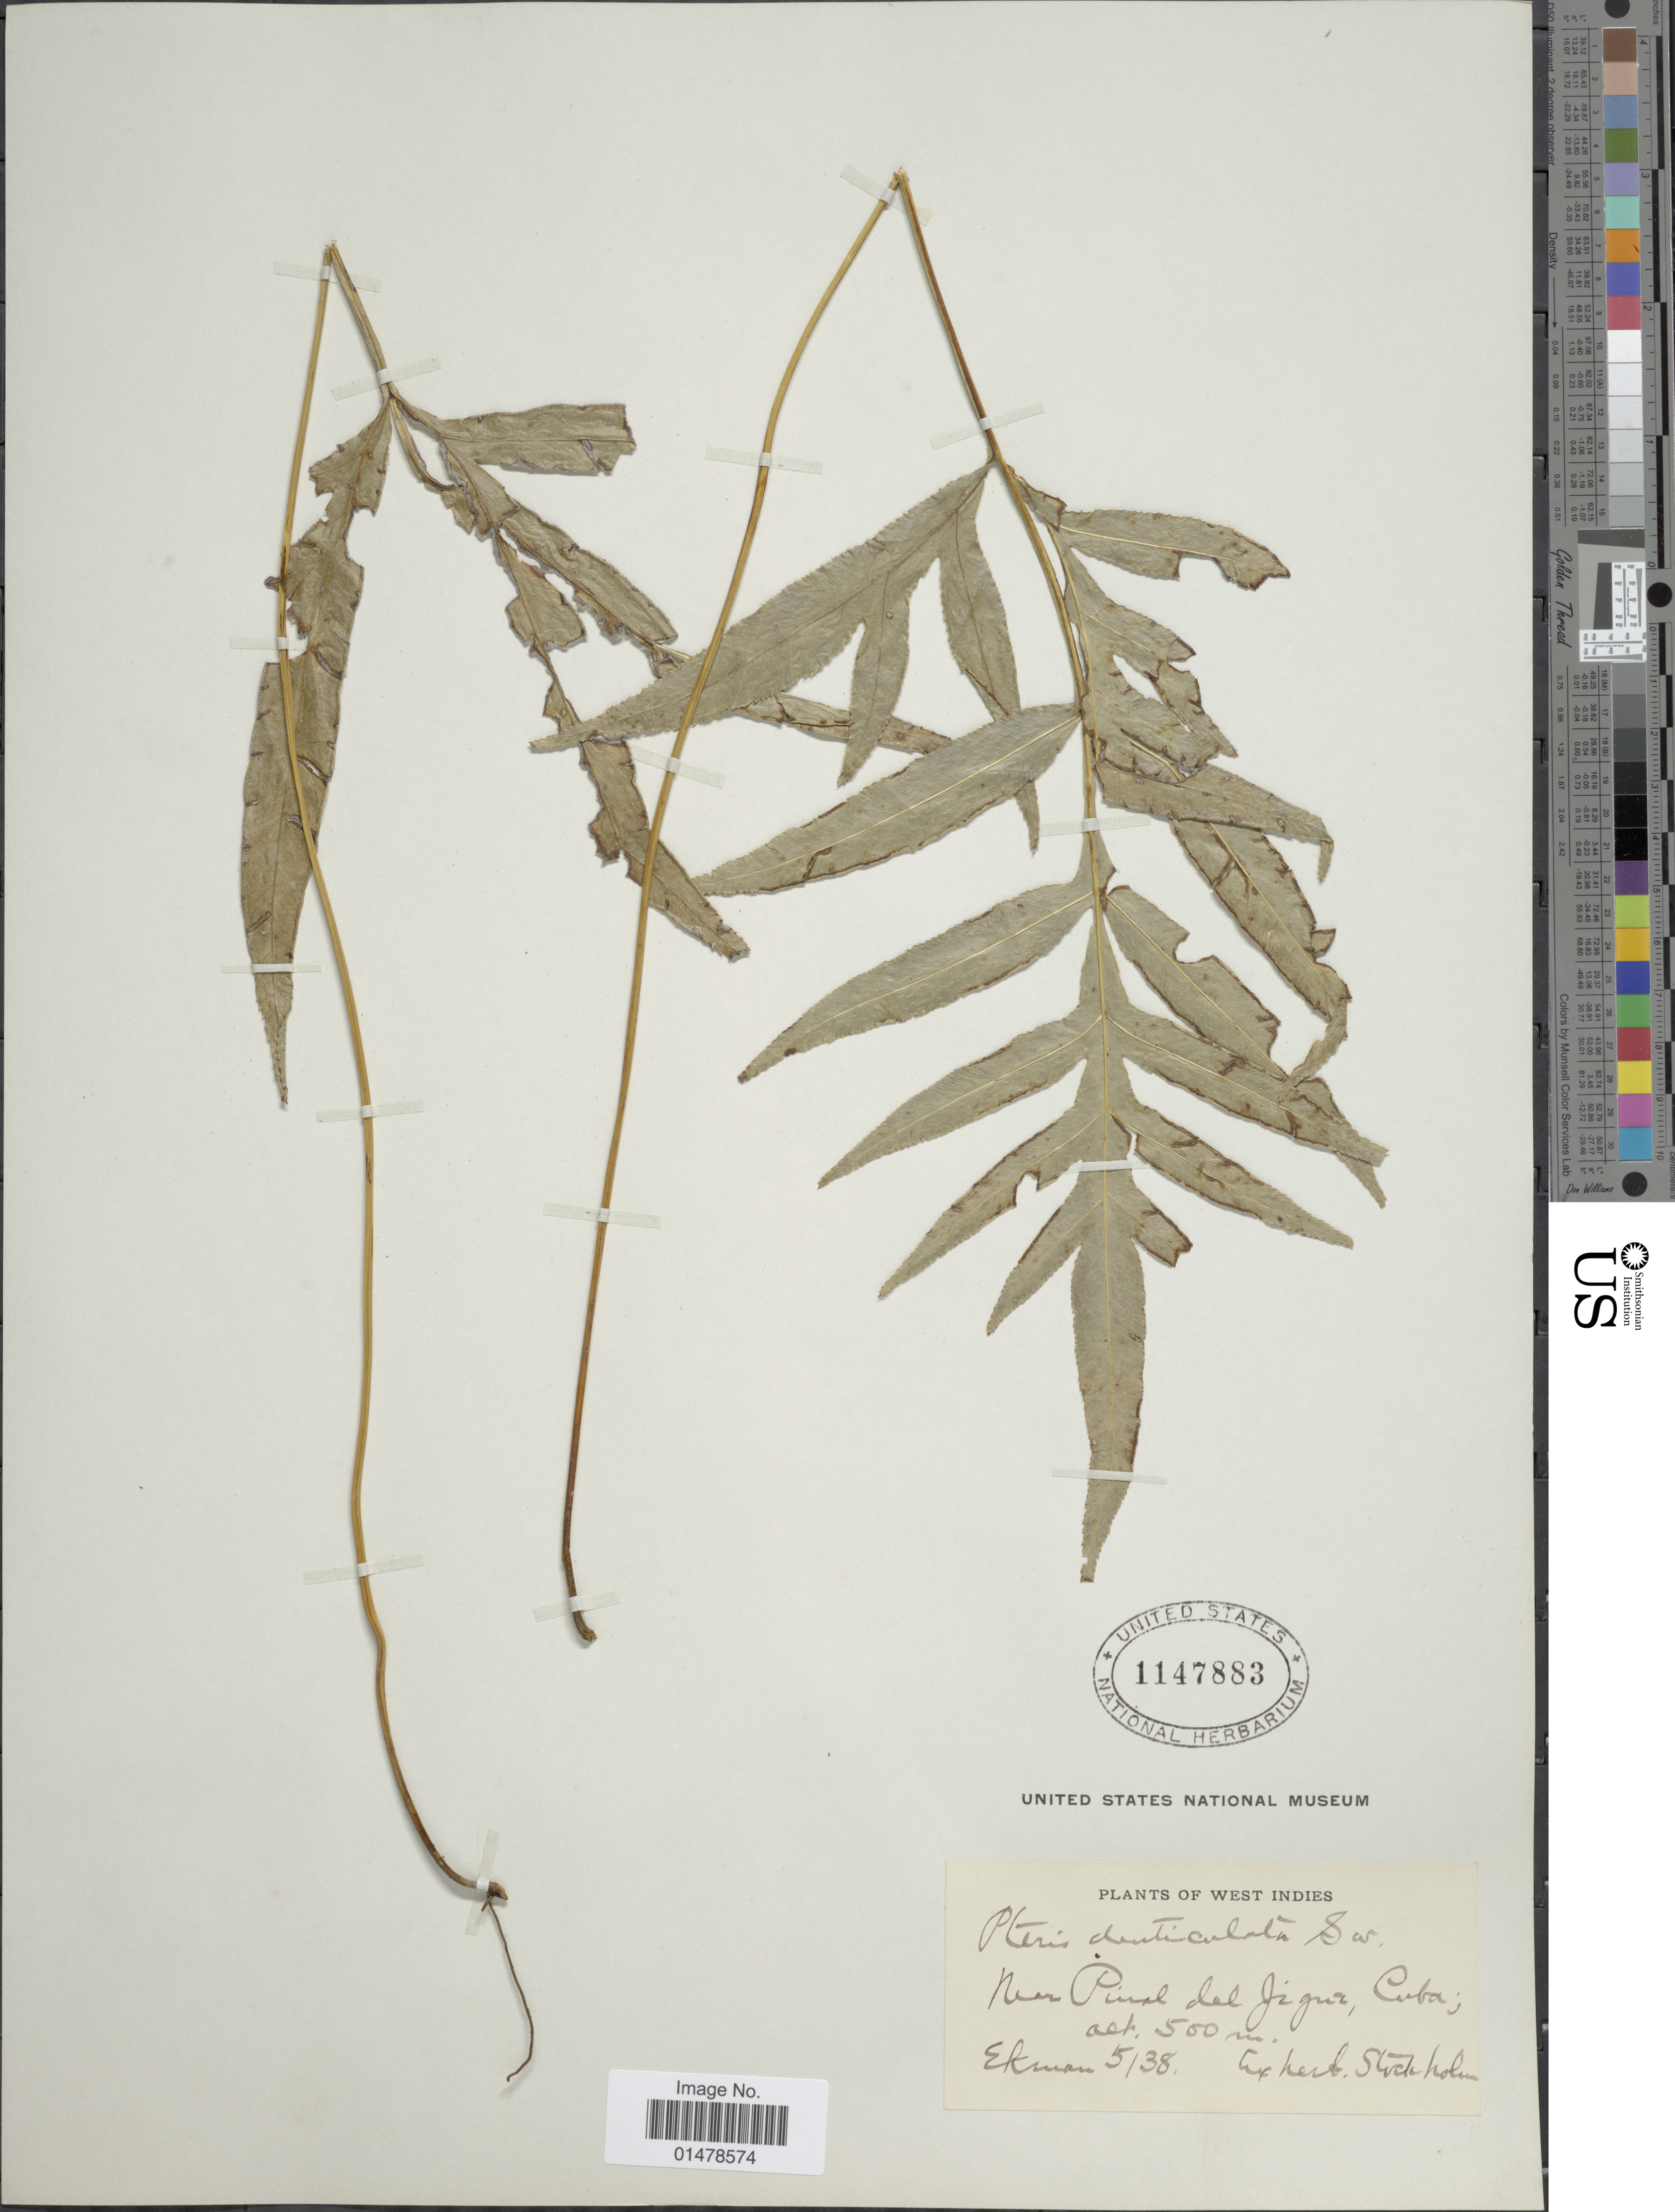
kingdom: Plantae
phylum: Tracheophyta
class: Polypodiopsida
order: Polypodiales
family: Pteridaceae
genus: Pteris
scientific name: Pteris denticulata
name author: Sw.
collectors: -. Ekman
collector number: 5138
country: Cuba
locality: West Indies, Near Pinal del Jigur [interpreted]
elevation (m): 500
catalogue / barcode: US 1147883